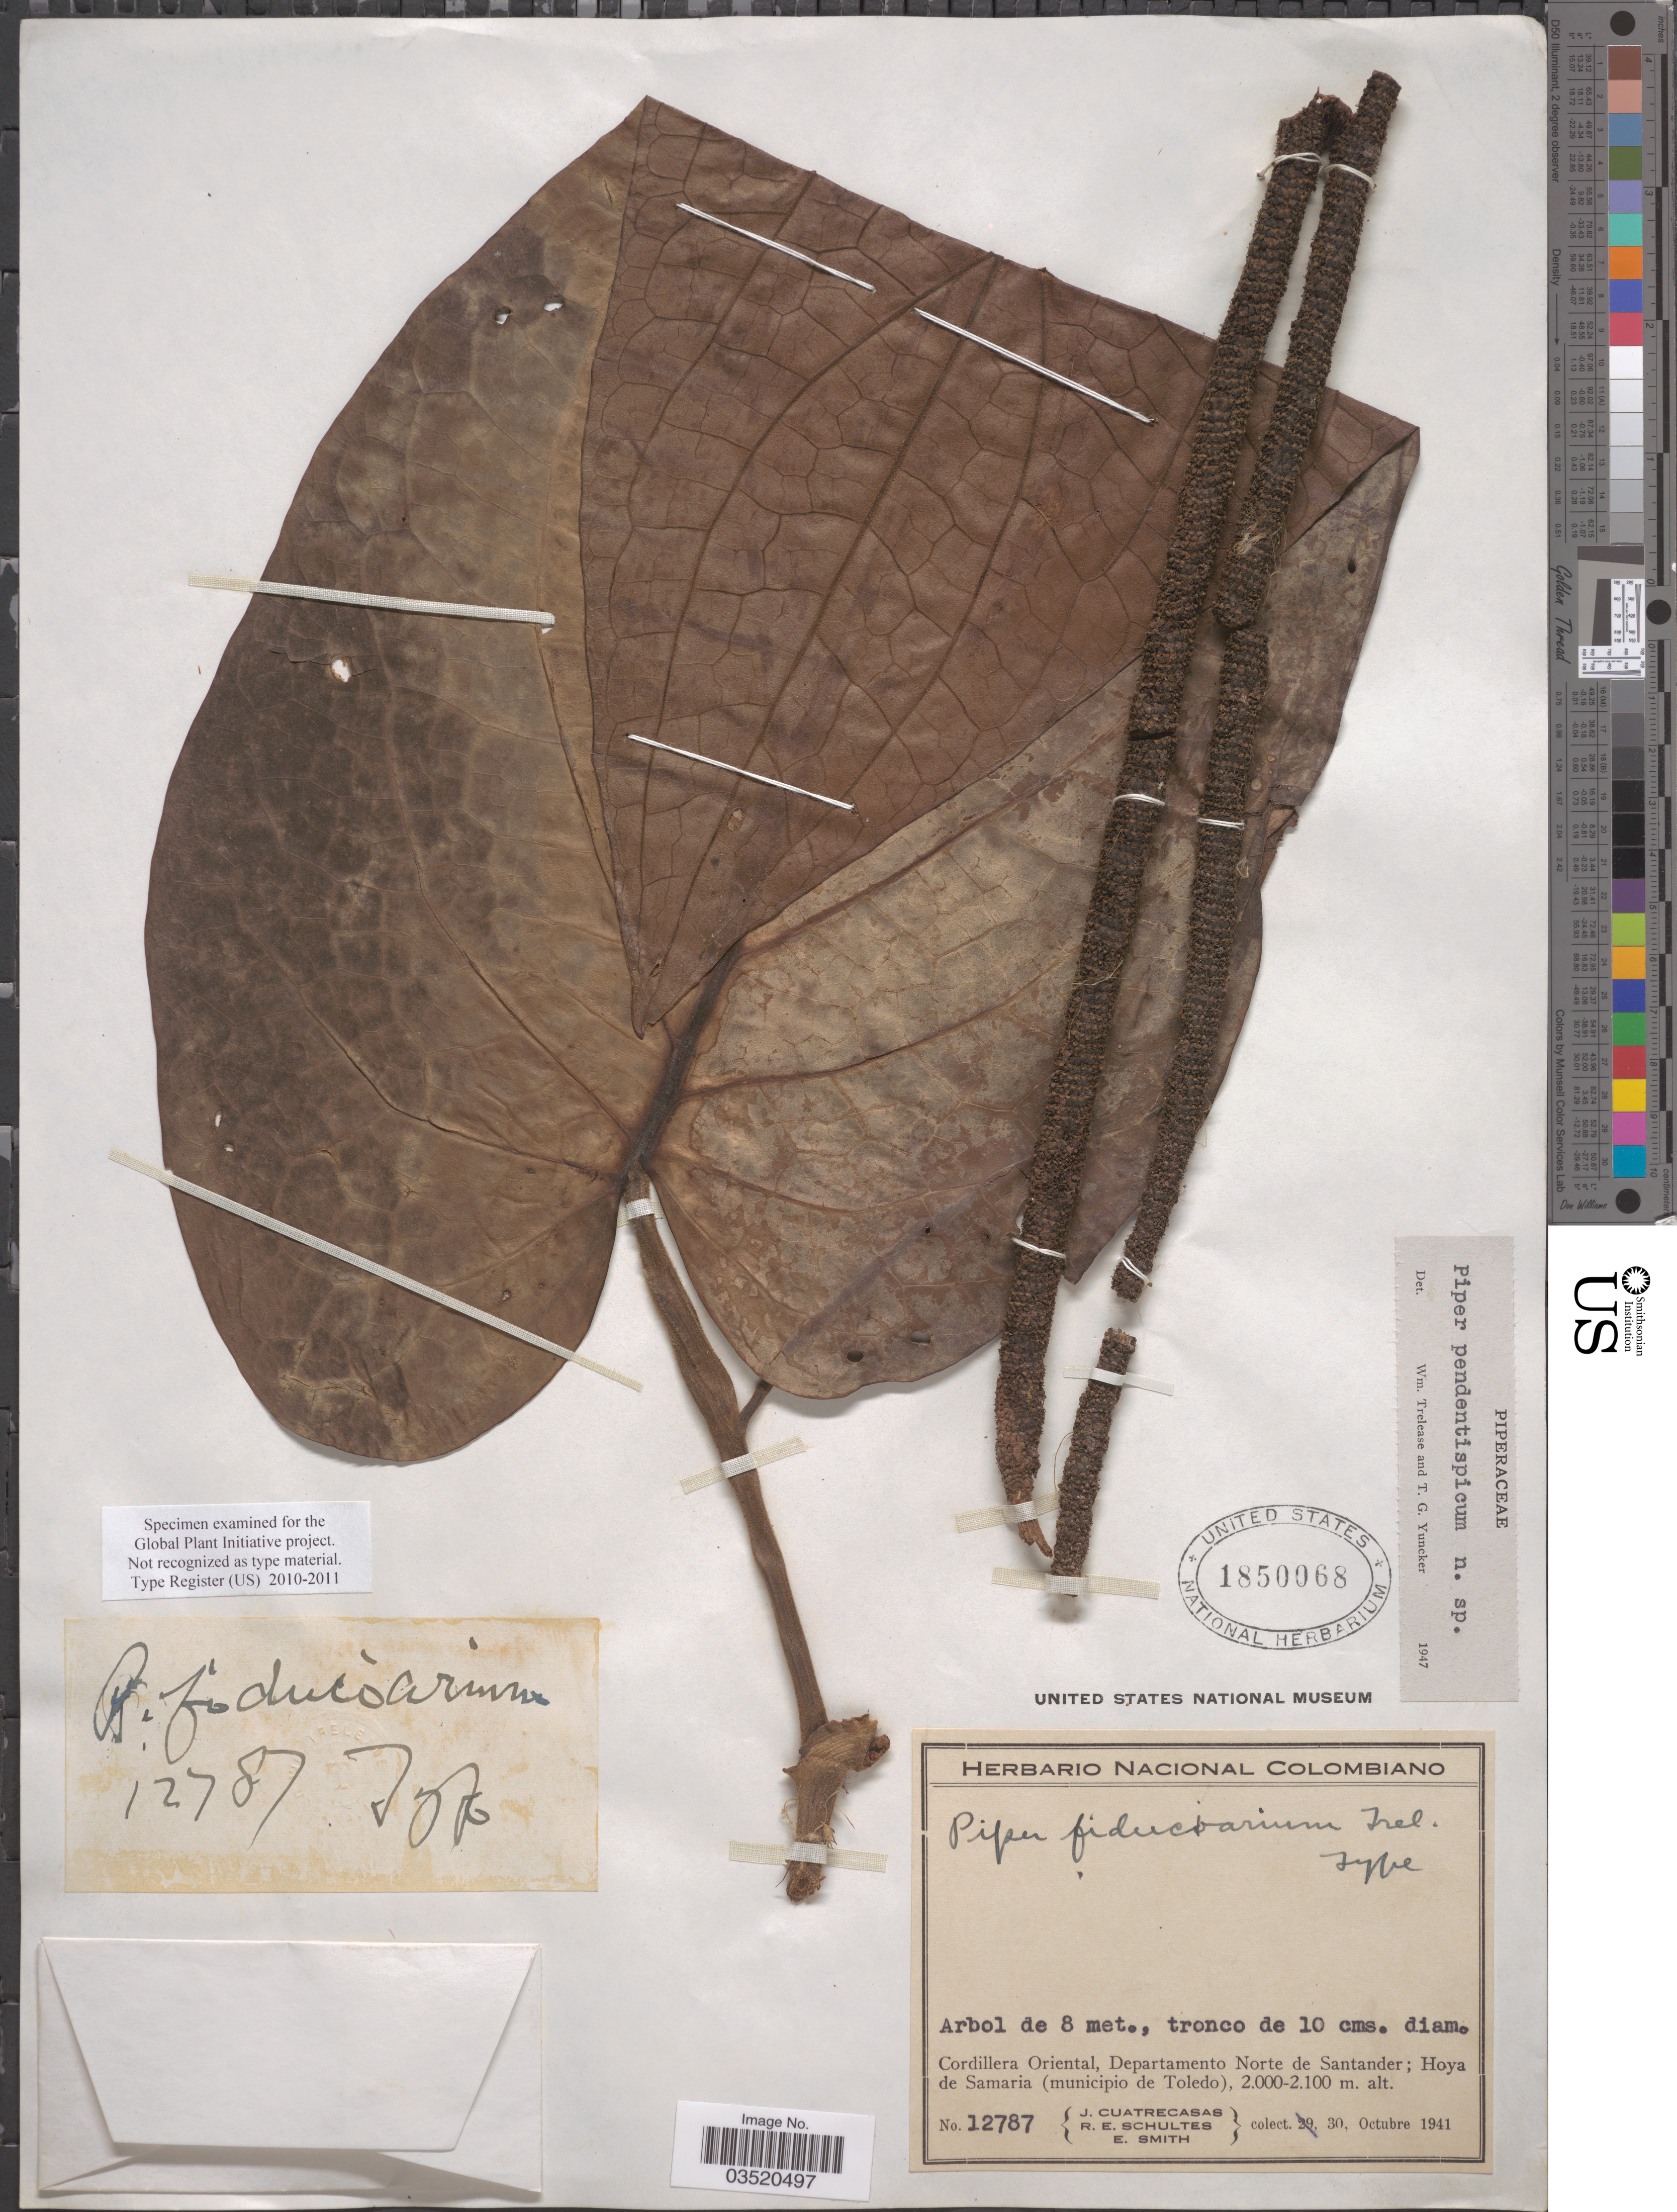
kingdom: Plantae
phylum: Tracheophyta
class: Magnoliopsida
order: Piperales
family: Piperaceae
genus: Piper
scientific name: Piper pendentispicum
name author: Trel. & Yunck.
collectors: J. Cuatrecasas, R. E. Schultes & E. Smith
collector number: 12787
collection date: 1941-10-30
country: Colombia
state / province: Norte de Santander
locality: Cordillera Oriental, Departamento Norte de Santander; Hoya de Samaria (municipio de Toledo).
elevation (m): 2000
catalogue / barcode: US 1850068